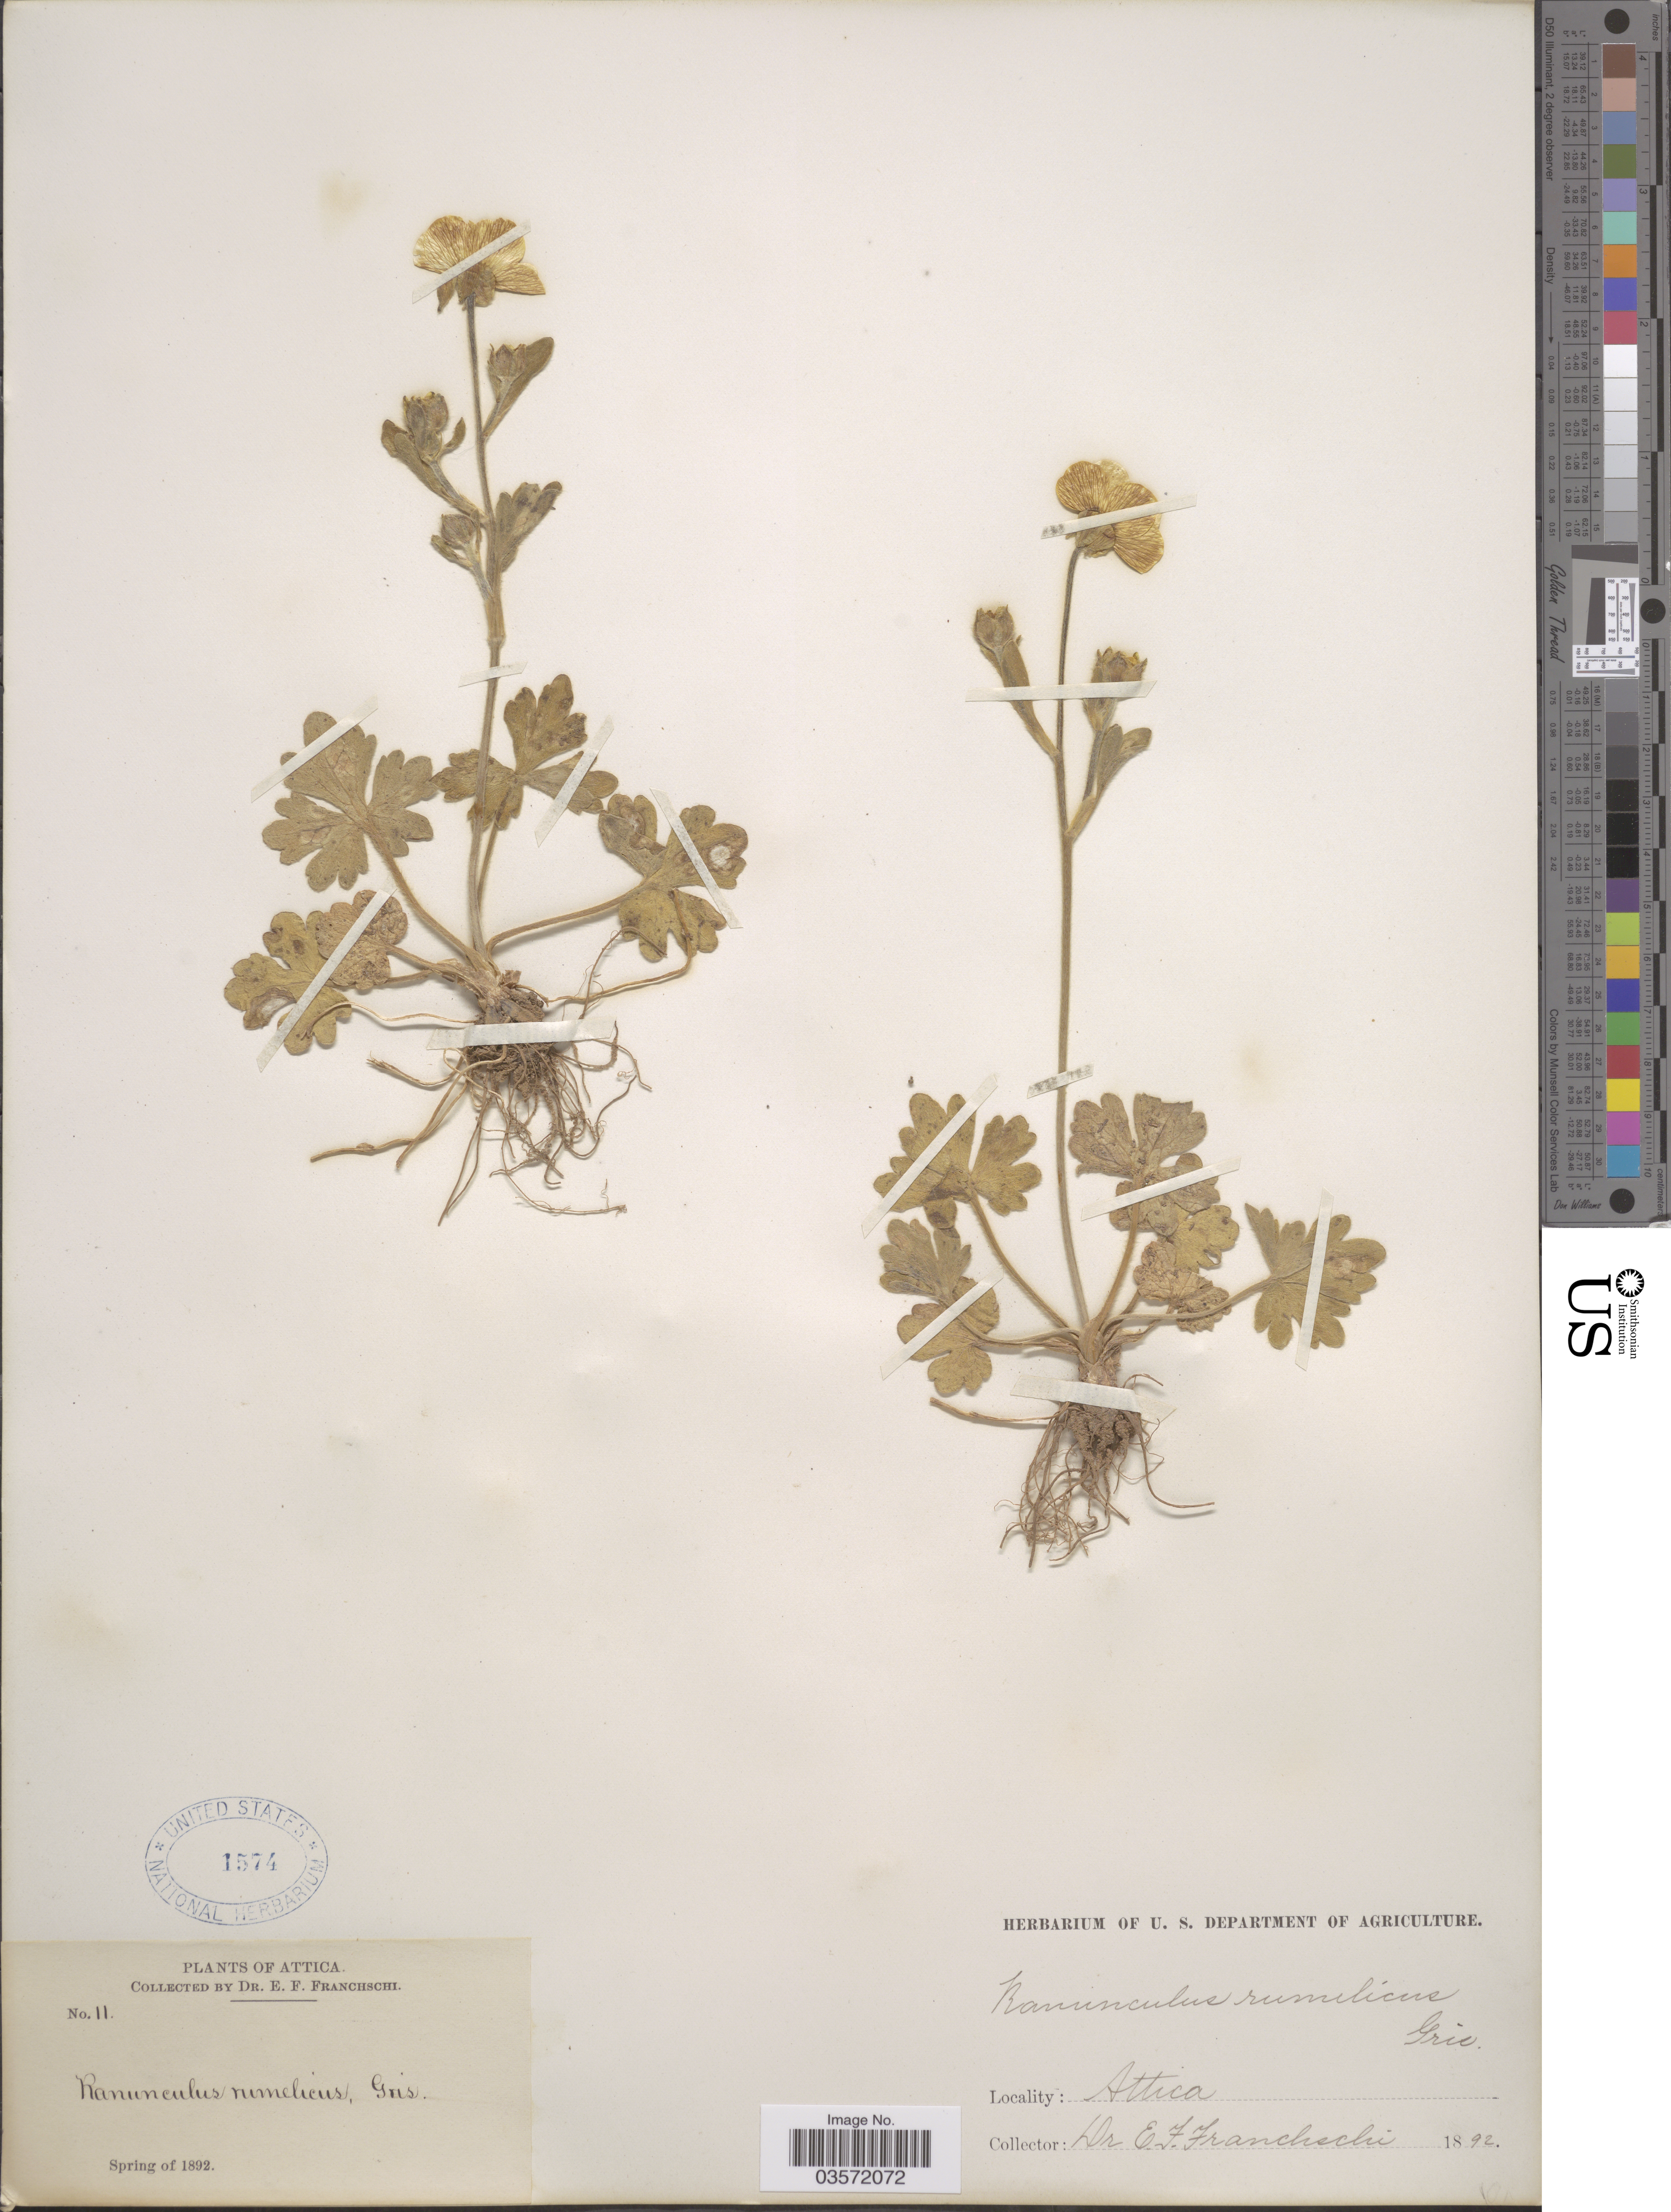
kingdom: Plantae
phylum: Tracheophyta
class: Magnoliopsida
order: Ranunculales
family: Ranunculaceae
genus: Ranunculus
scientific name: Ranunculus rumelicus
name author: Griseb.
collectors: E. Franchschi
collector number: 11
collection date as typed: Spring of 1892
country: Greece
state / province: Attica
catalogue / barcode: US 1574